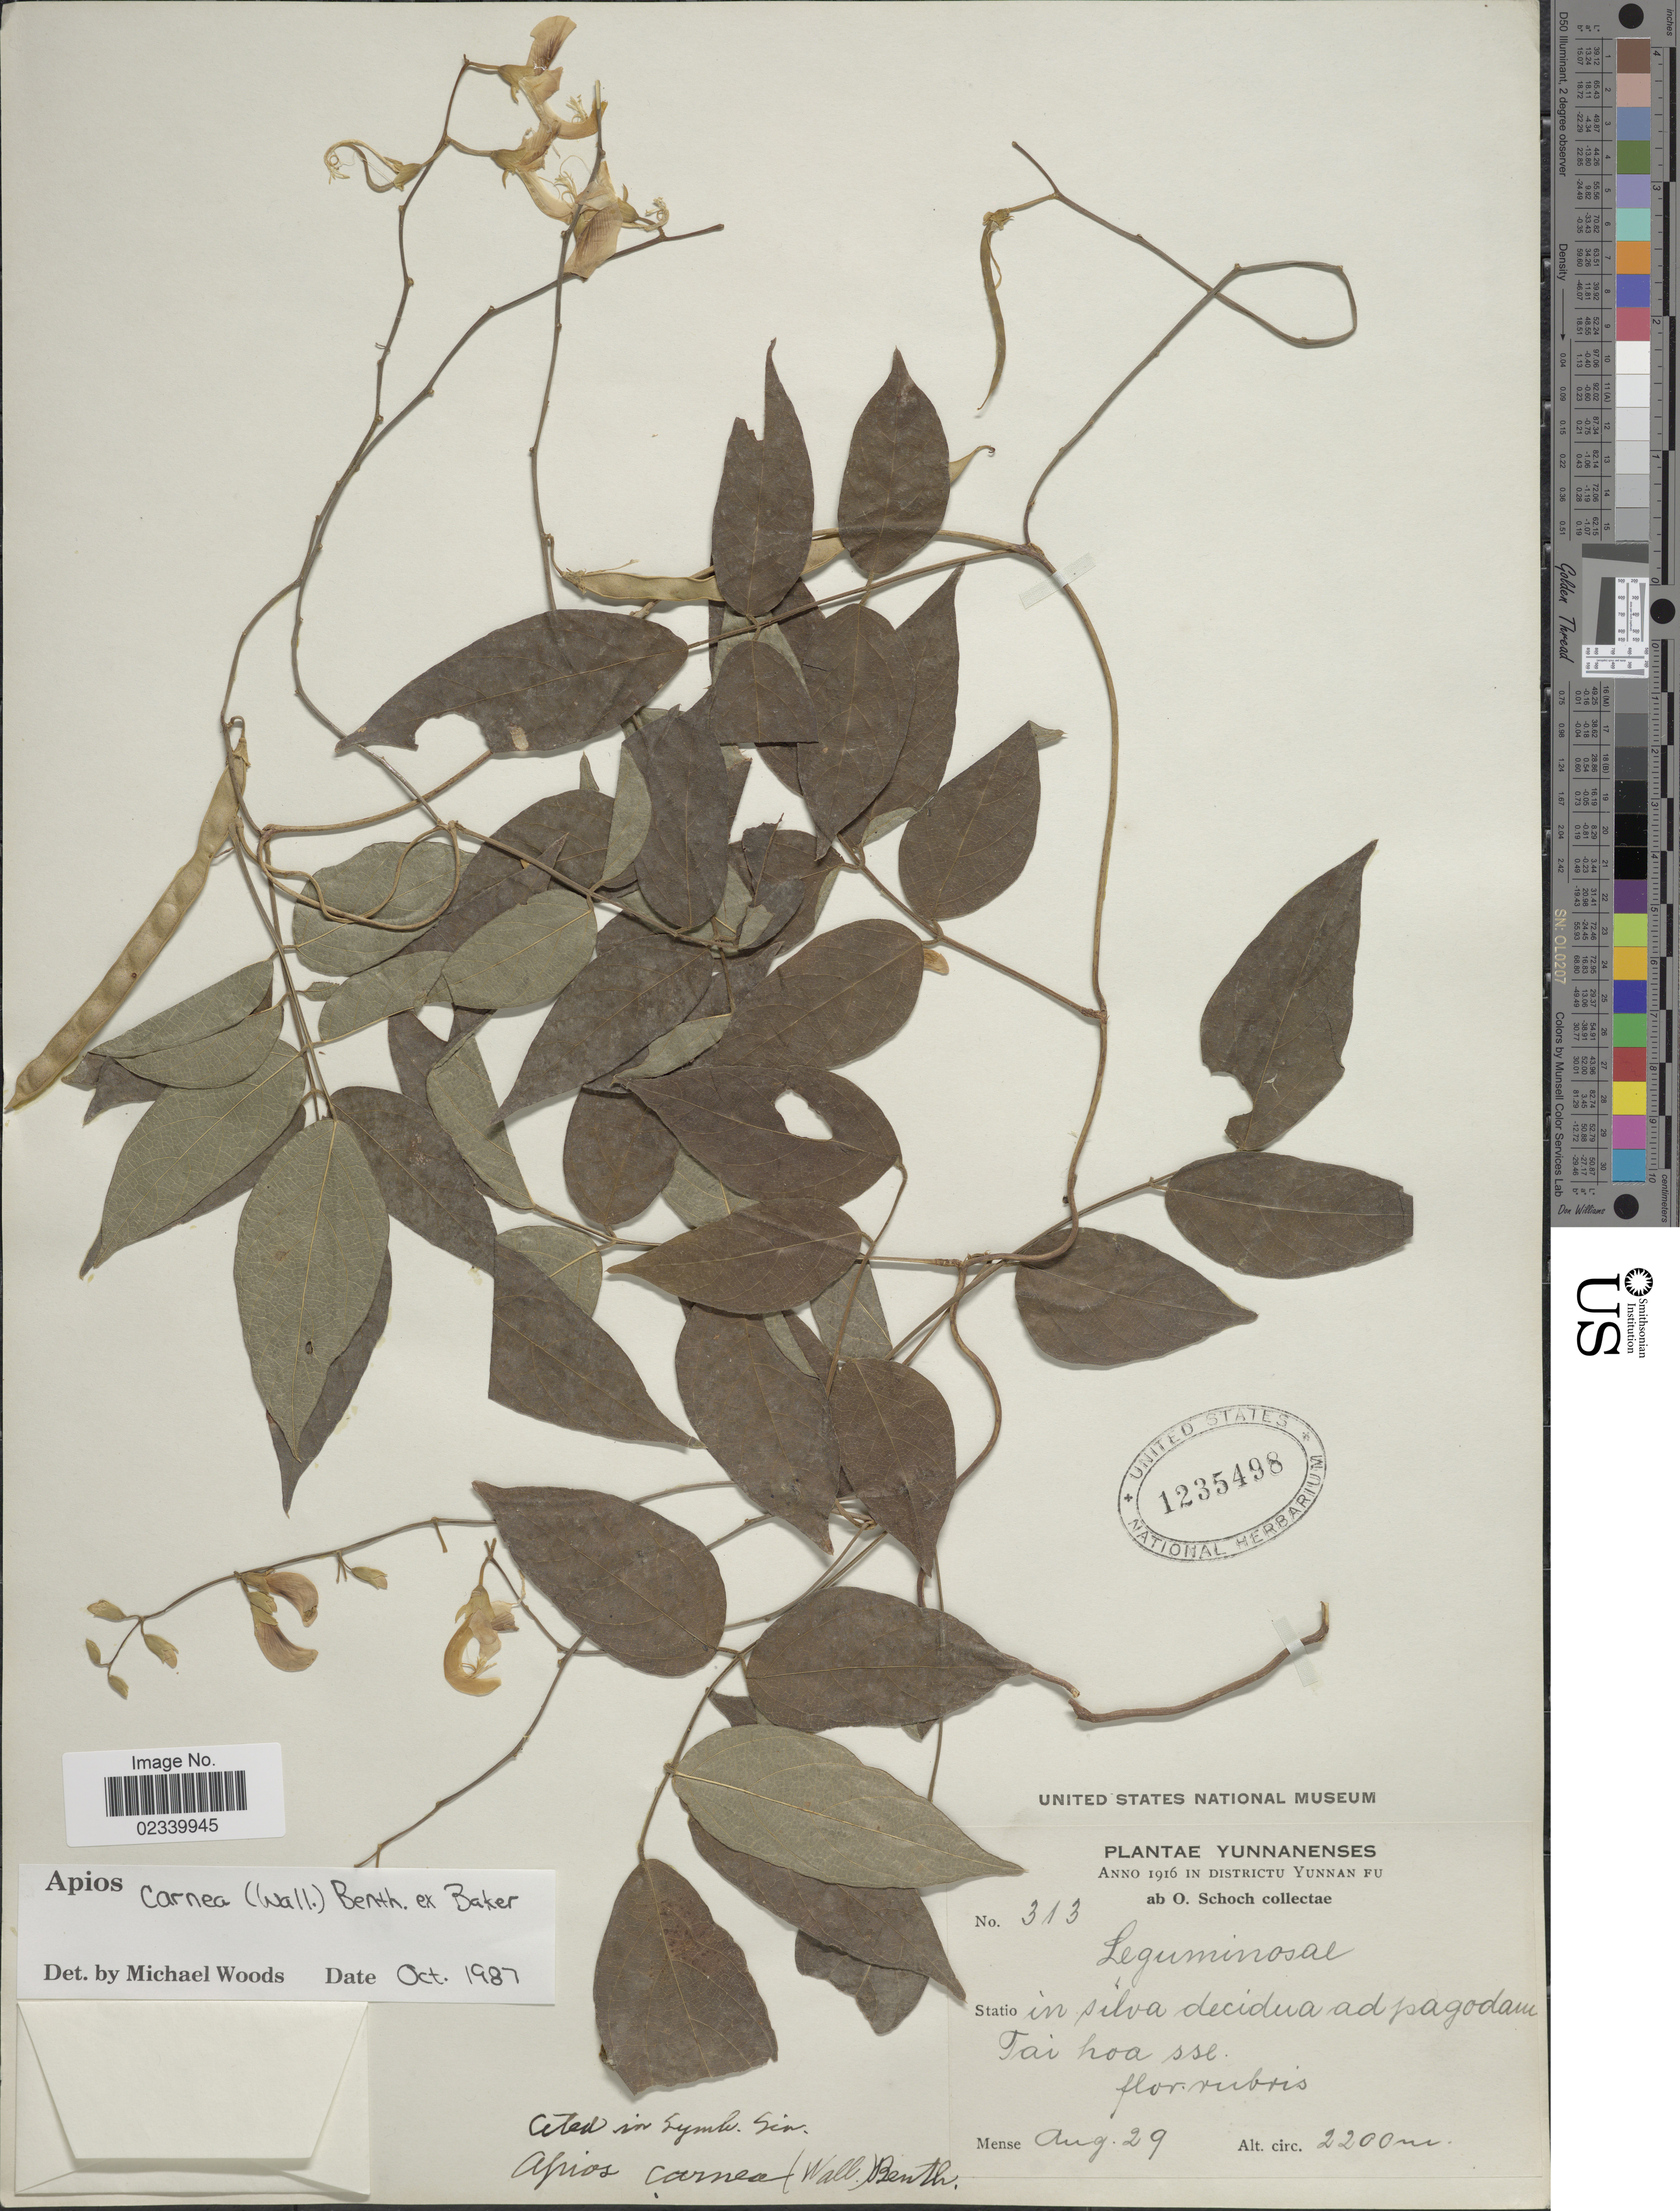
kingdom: Plantae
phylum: Tracheophyta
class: Magnoliopsida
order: Fabales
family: Fabaceae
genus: Apios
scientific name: Apios carnea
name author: (Wall.) Benth. ex Baker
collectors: O. Schoch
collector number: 313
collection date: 1916-08-29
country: China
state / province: Yunnan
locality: Yunnanenses, Statio in silva decidua ad pagodam, Tai hoa sse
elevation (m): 2200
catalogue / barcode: US 1235498